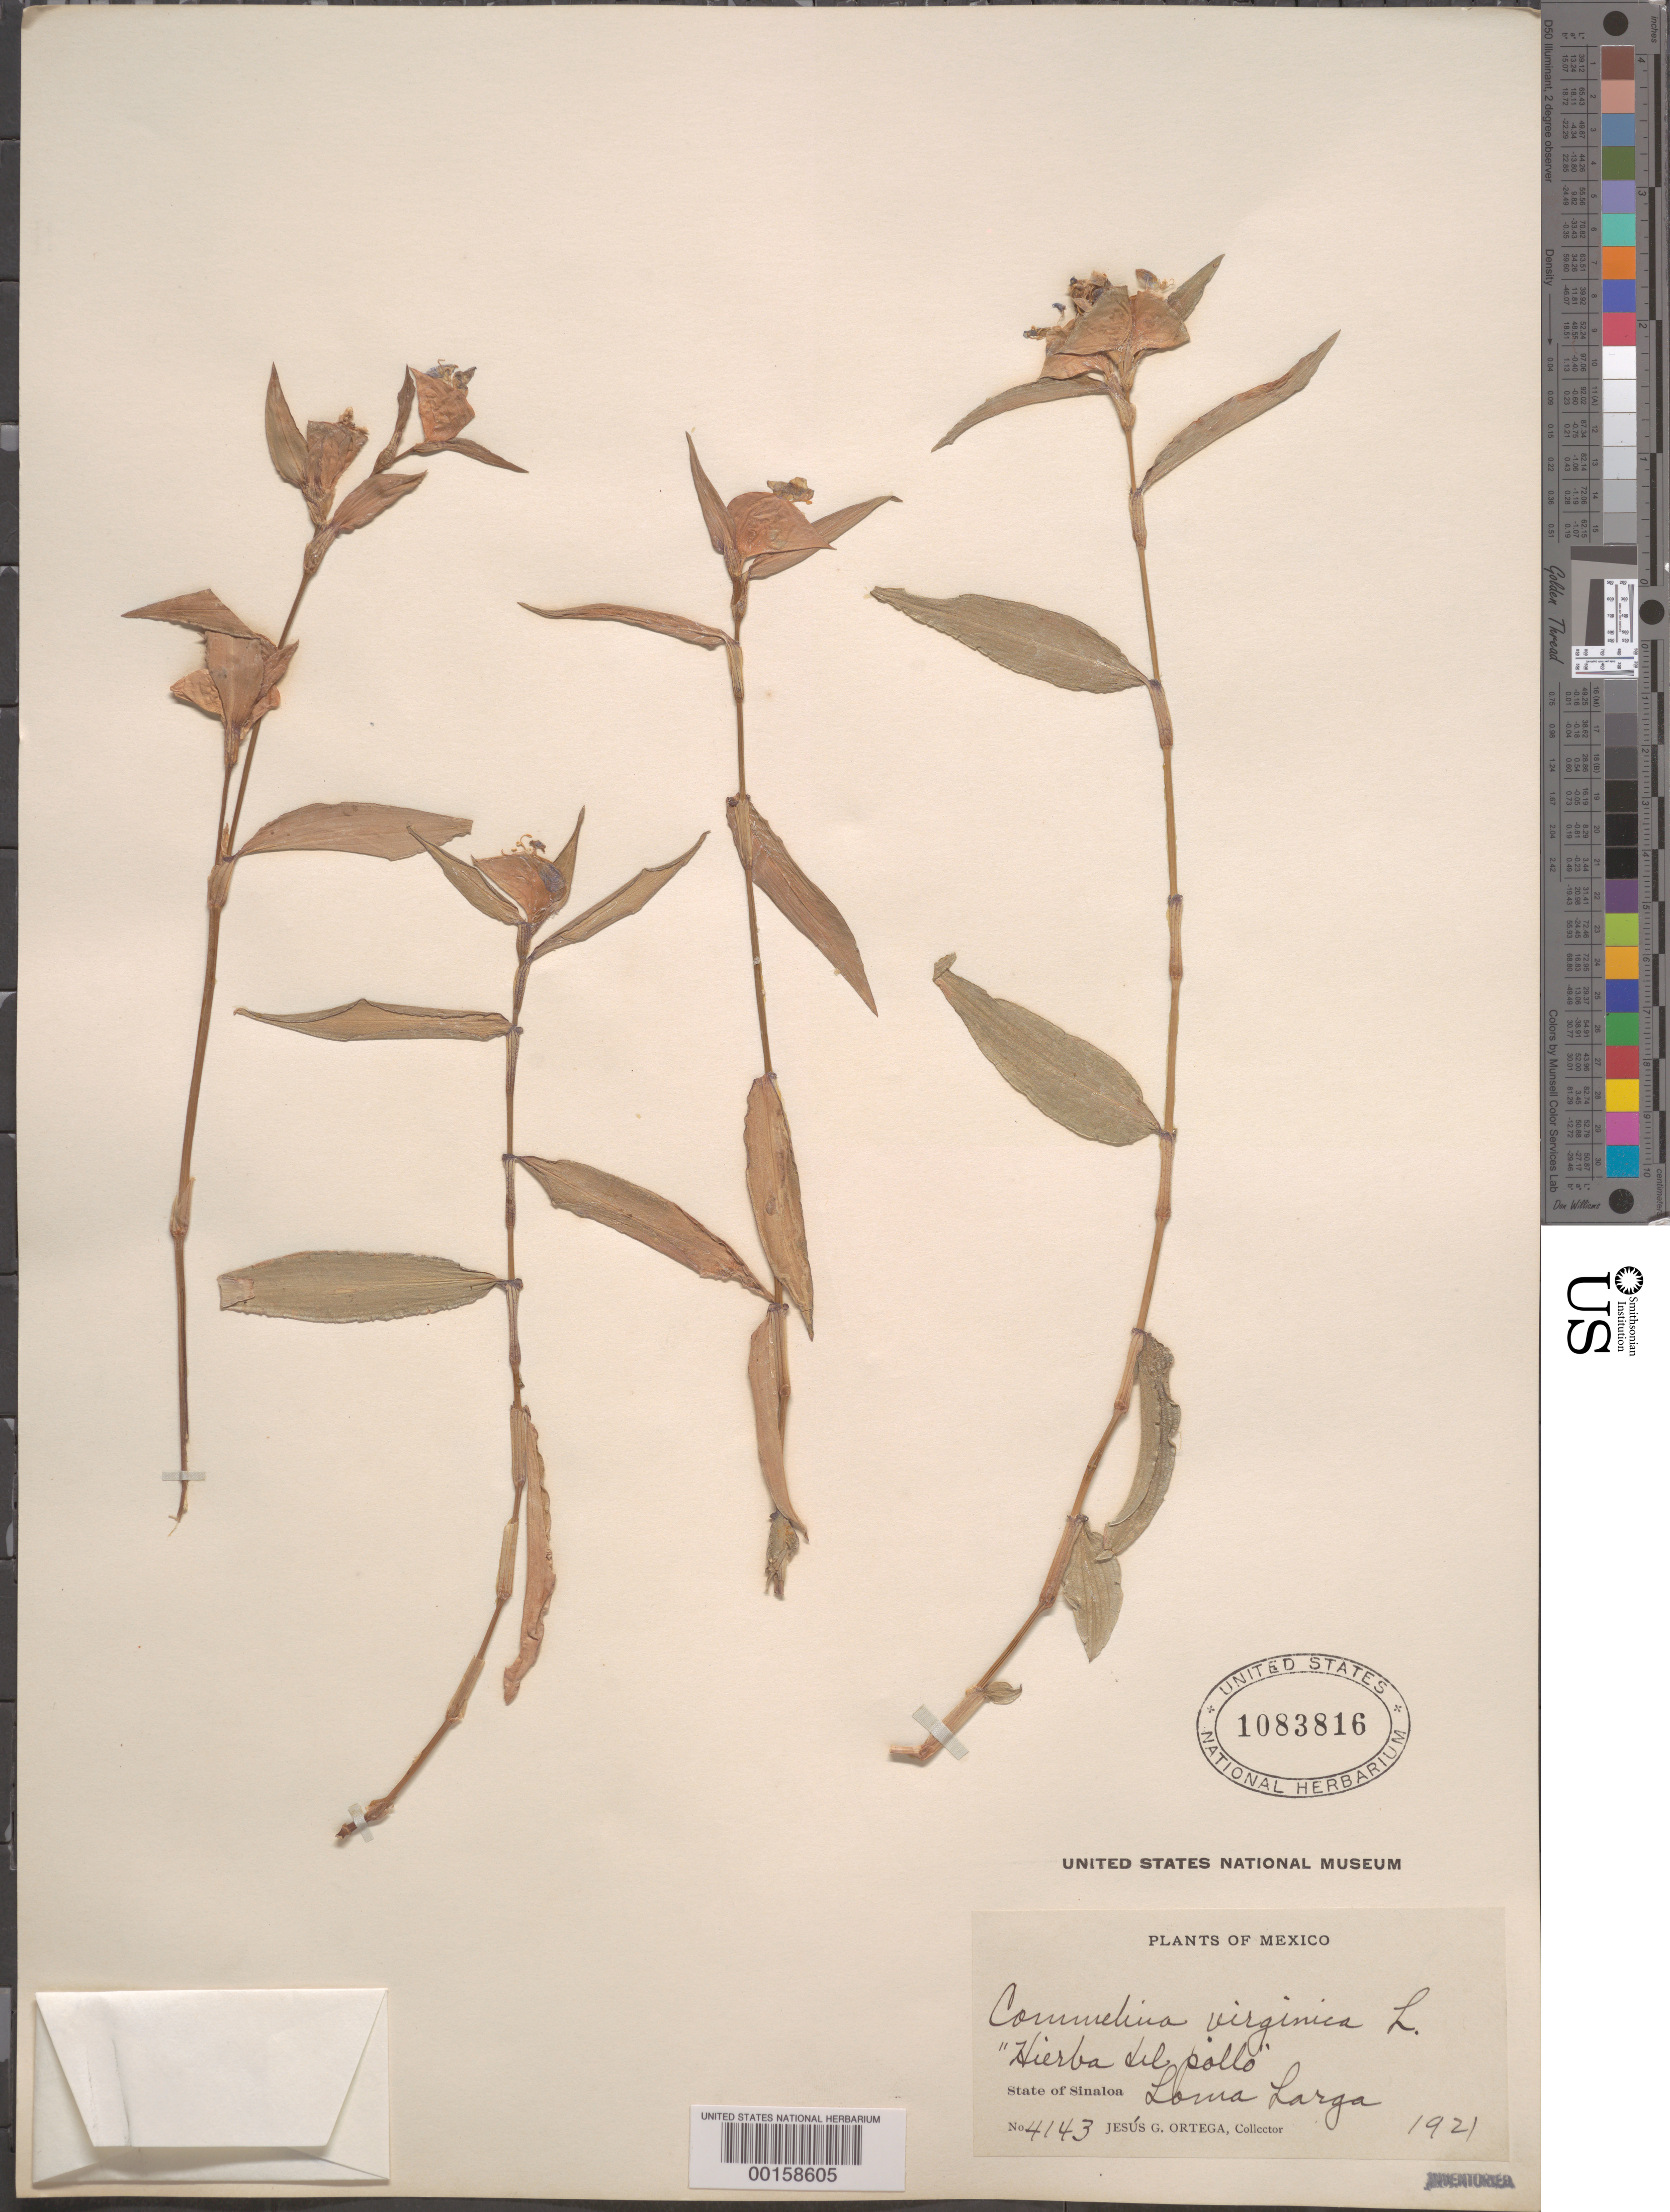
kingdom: Plantae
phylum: Tracheophyta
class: Liliopsida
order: Commelinales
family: Commelinaceae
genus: Commelina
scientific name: Commelina erecta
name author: L.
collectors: J. Ortega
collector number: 4143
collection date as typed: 1921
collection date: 1921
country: Mexico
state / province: Sinaloa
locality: Loma larga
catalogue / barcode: US 1083816